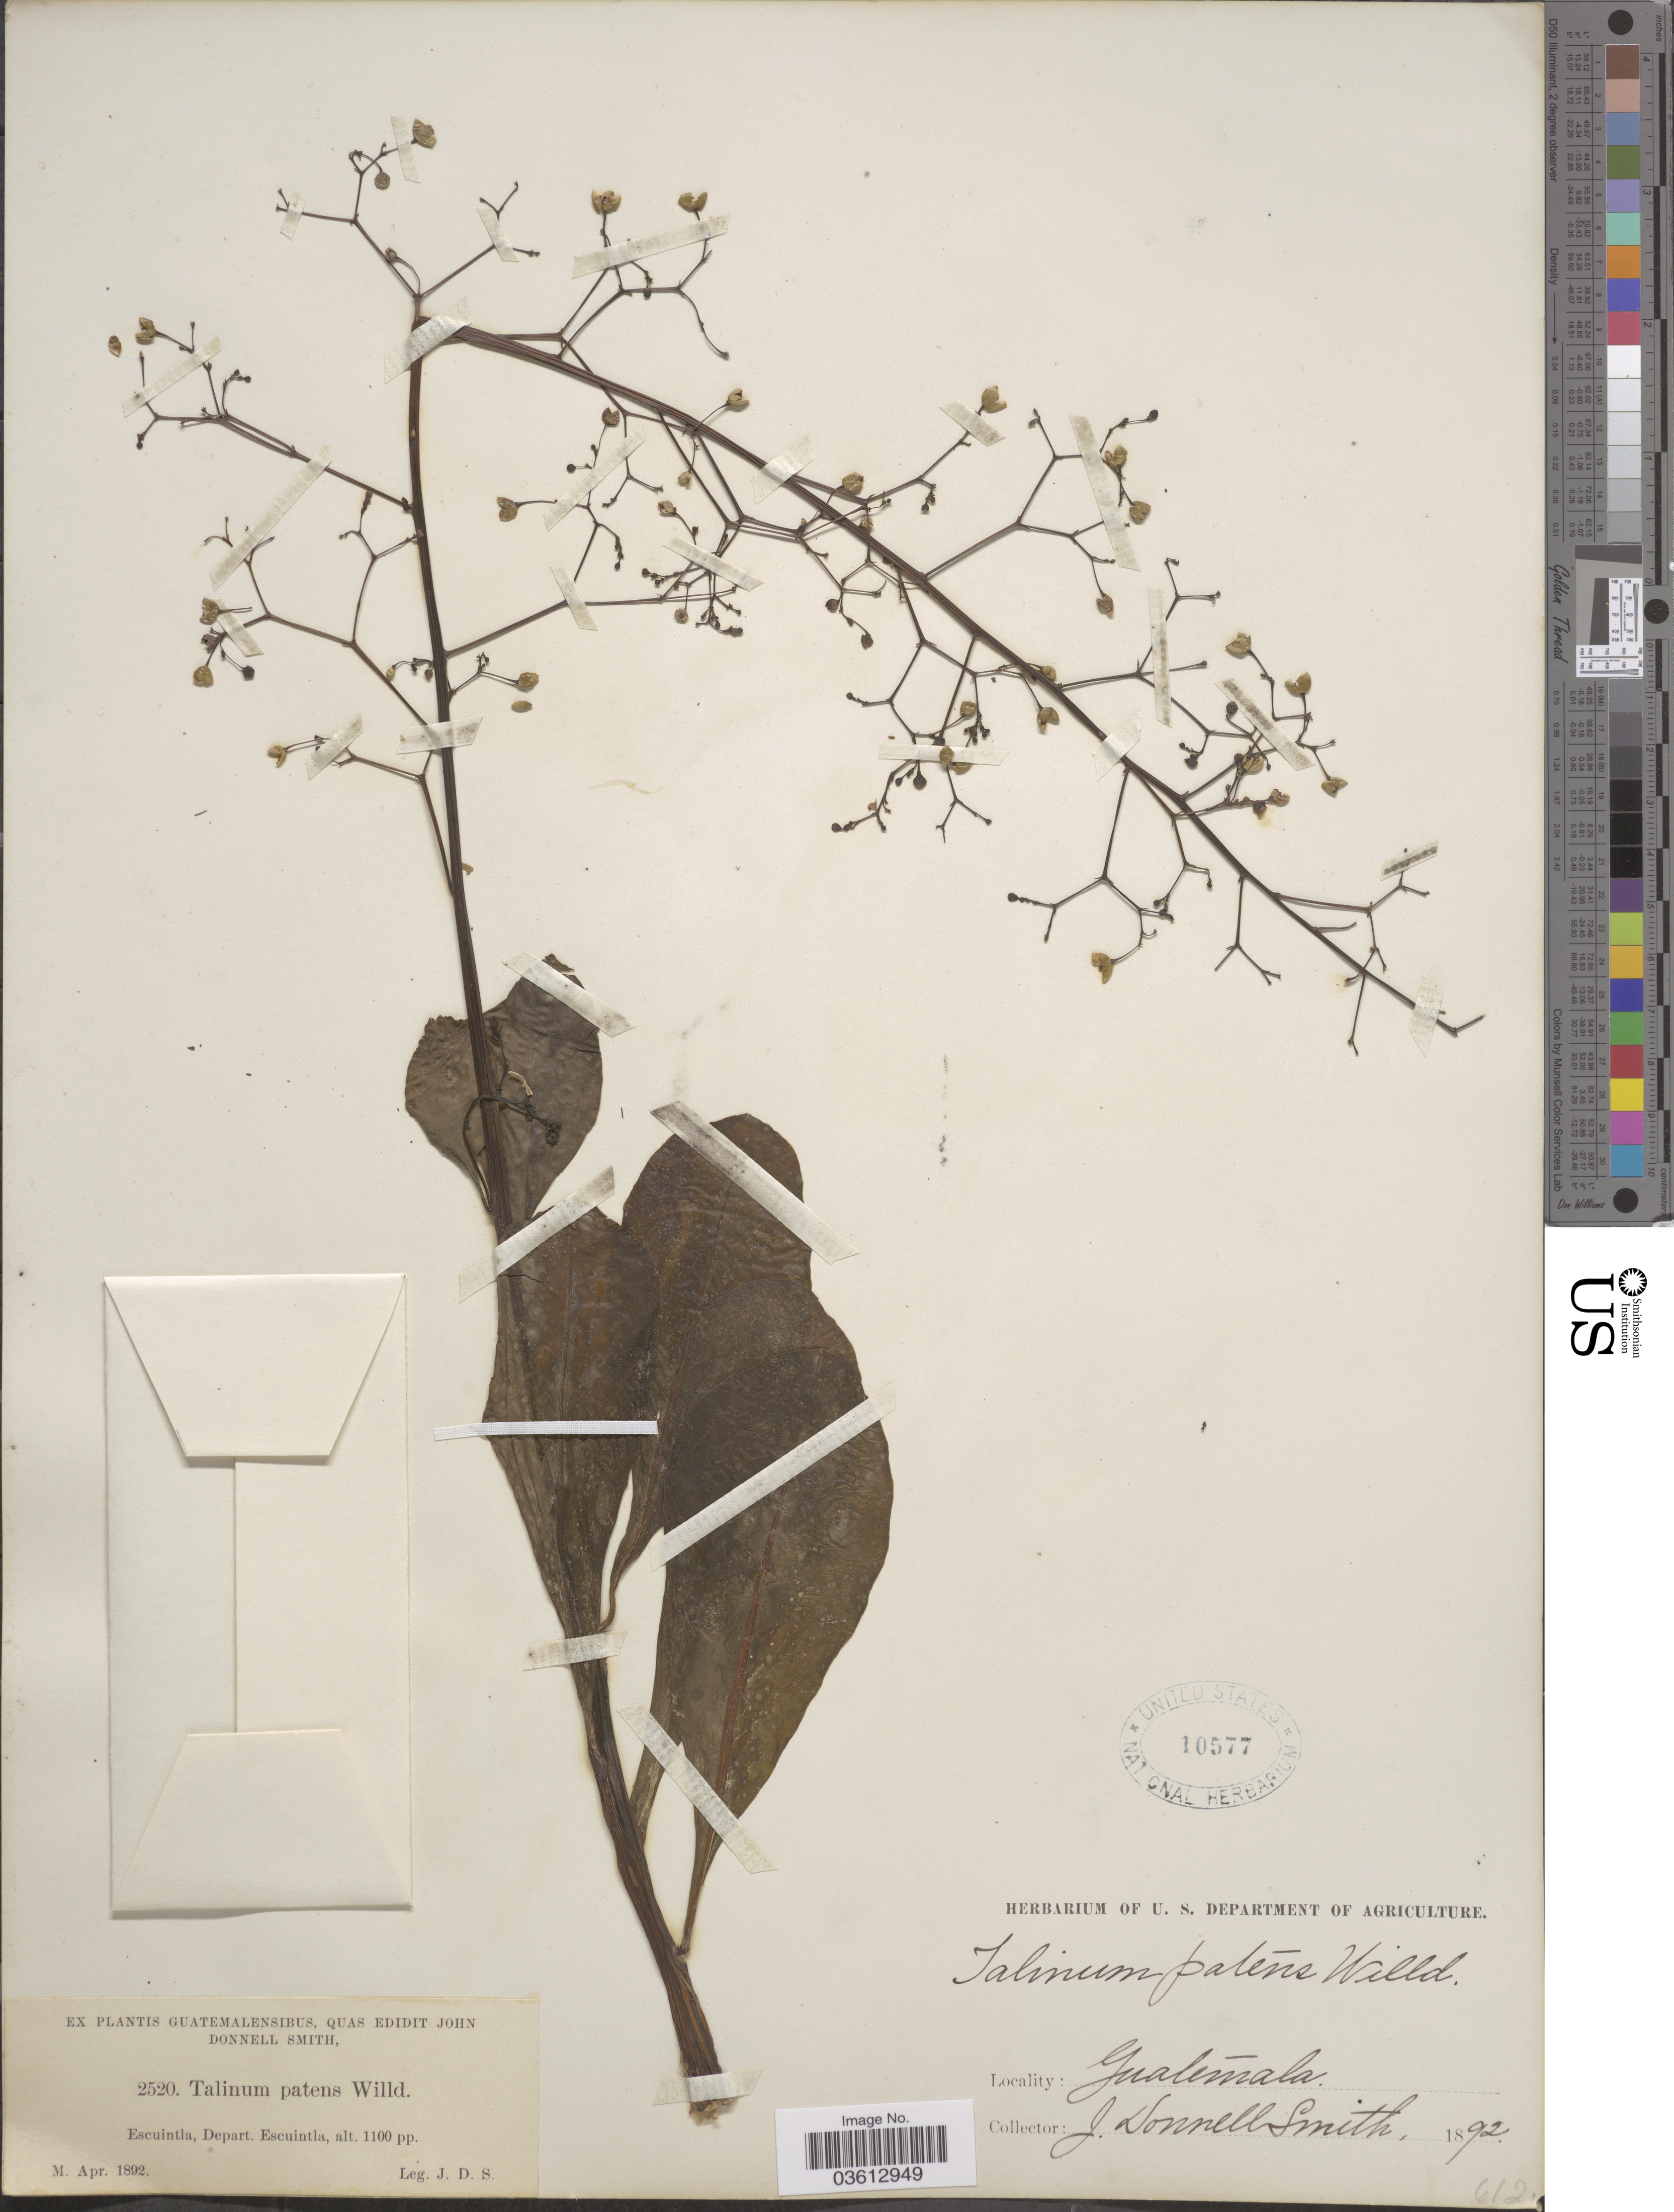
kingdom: Plantae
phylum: Tracheophyta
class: Magnoliopsida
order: Caryophyllales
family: Talinaceae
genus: Talinum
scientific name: Talinum paniculatum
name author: (Jacq.) Gaertn.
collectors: J. Donnell Smith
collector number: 2520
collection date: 1892-04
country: Guatemala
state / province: Escuintla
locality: Depart. Escuintla.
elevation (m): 335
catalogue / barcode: US 10577